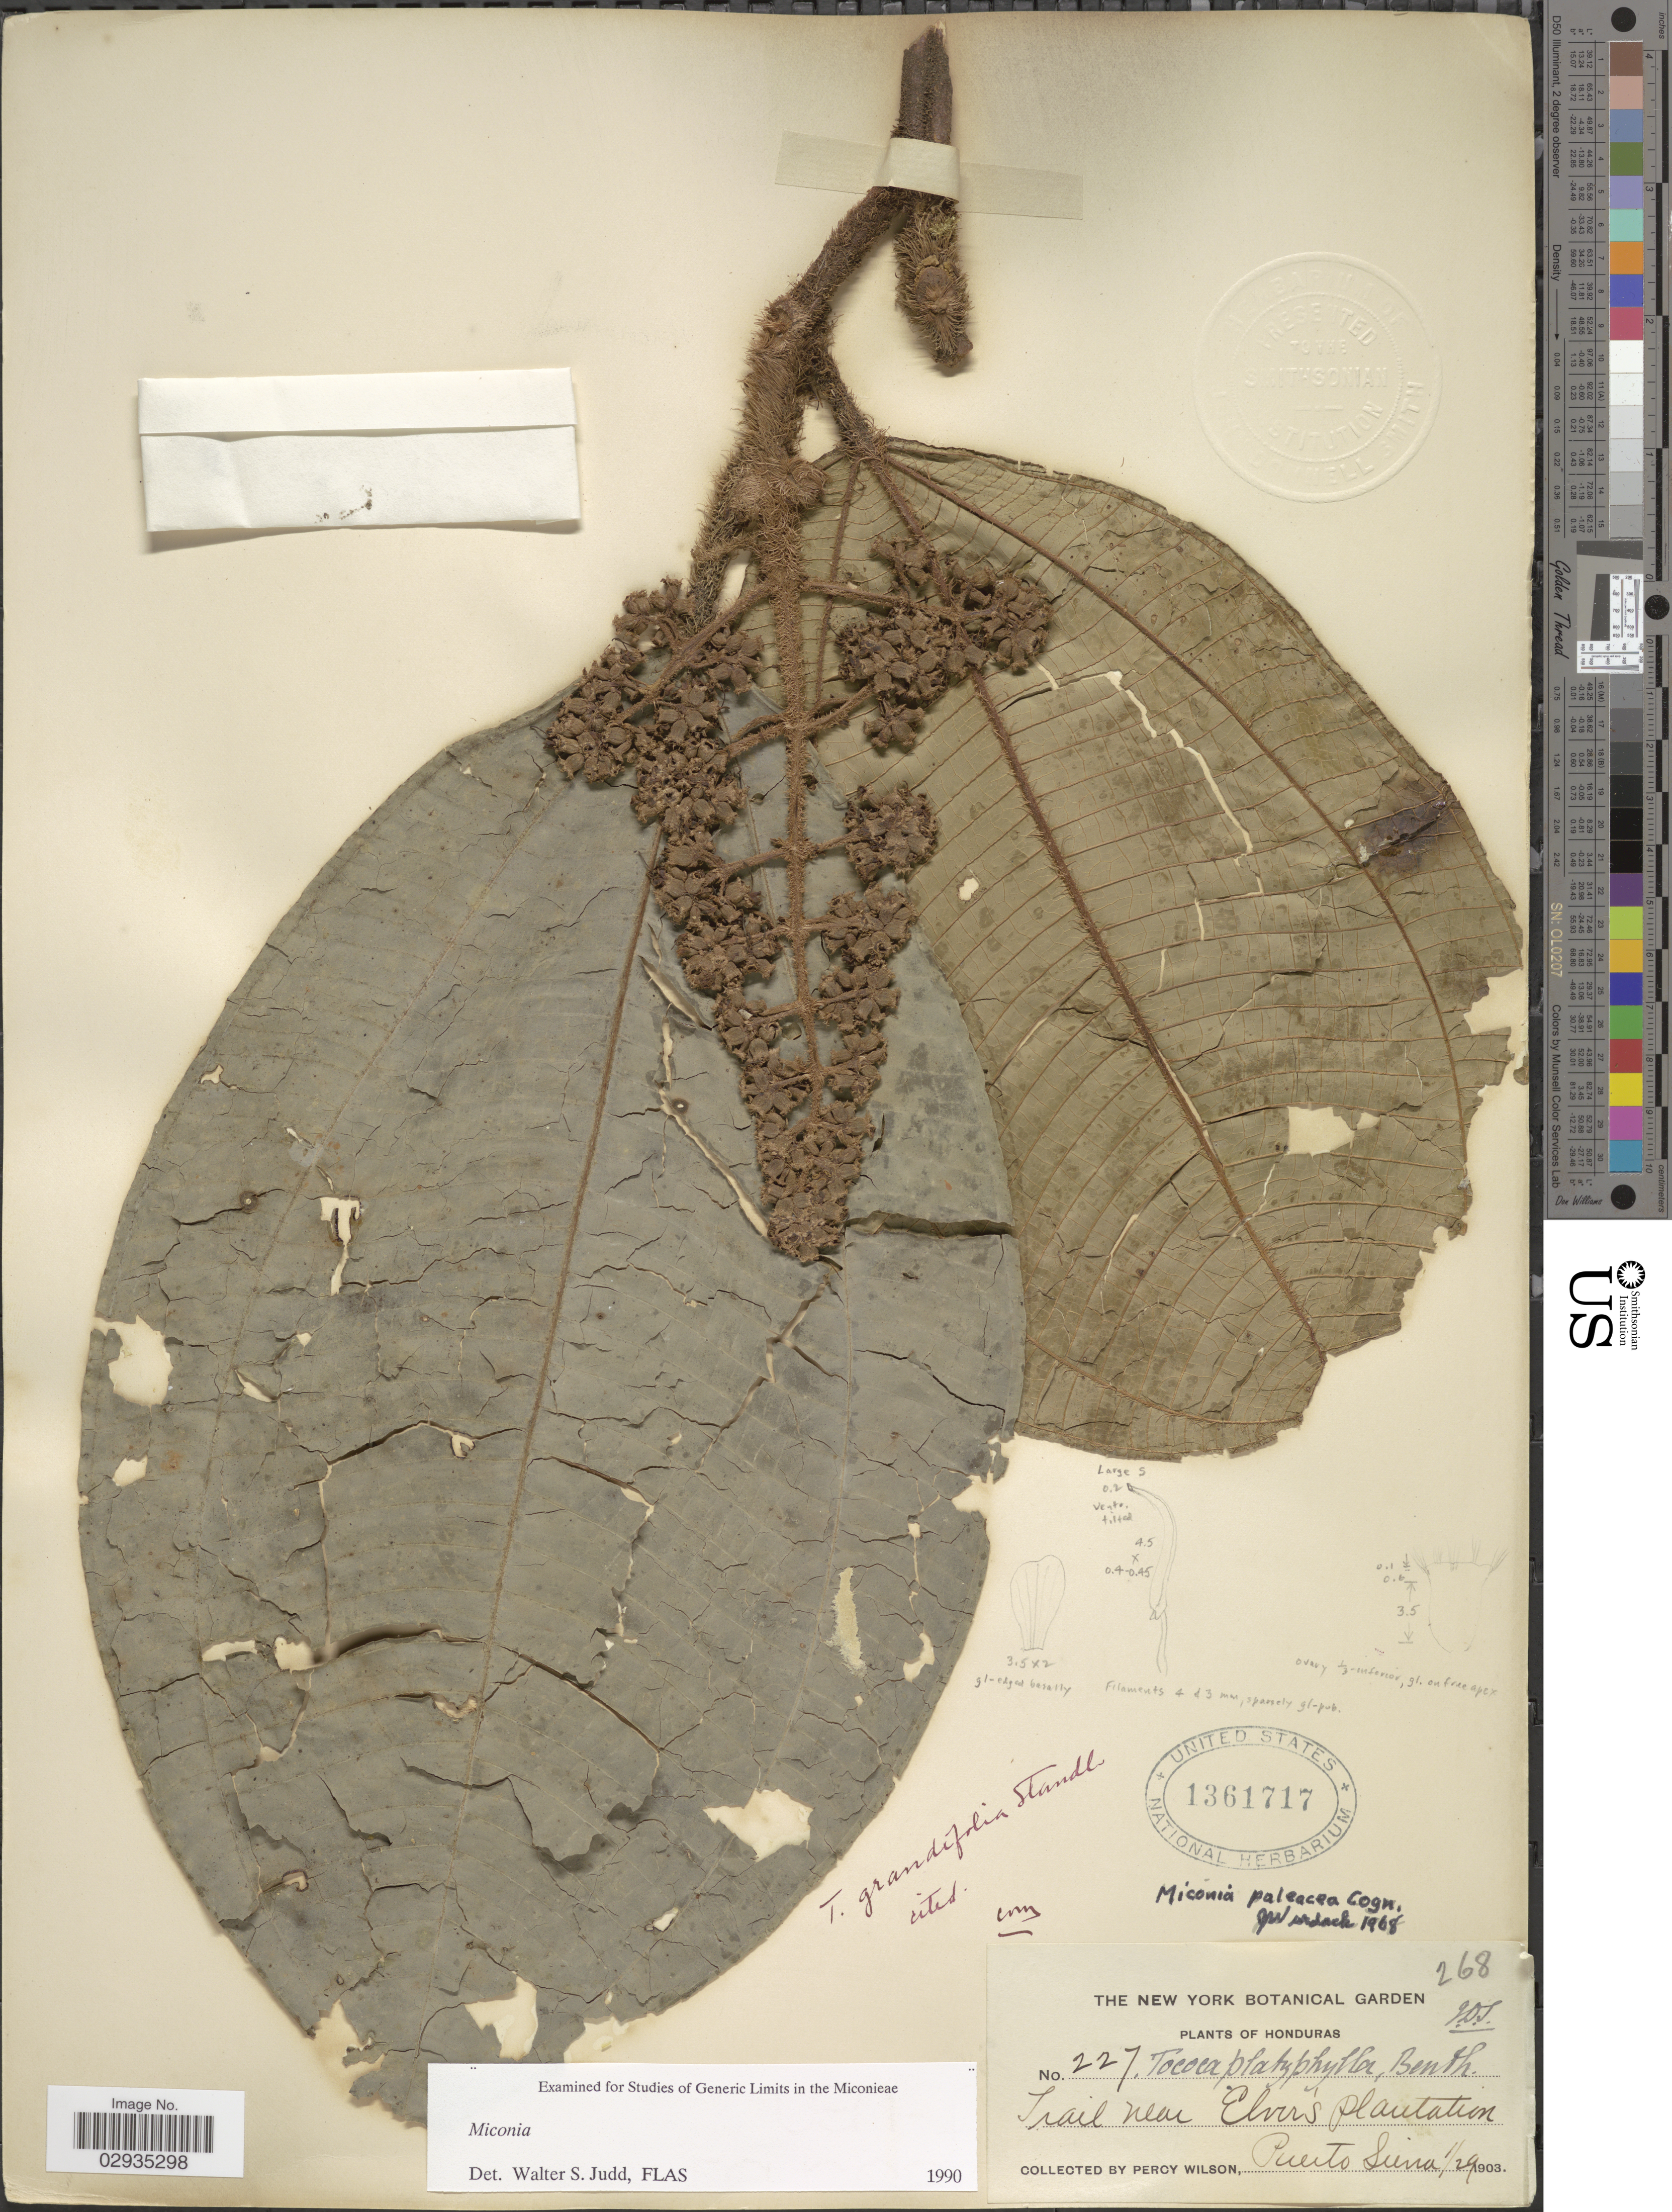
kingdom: Plantae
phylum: Tracheophyta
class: Magnoliopsida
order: Myrtales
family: Melastomataceae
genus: Miconia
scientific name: Miconia paleacea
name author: Cogn.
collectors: P. Wilson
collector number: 227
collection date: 1903-01-29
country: Honduras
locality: Trail near Elvis Plantation.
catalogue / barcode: US 1361717